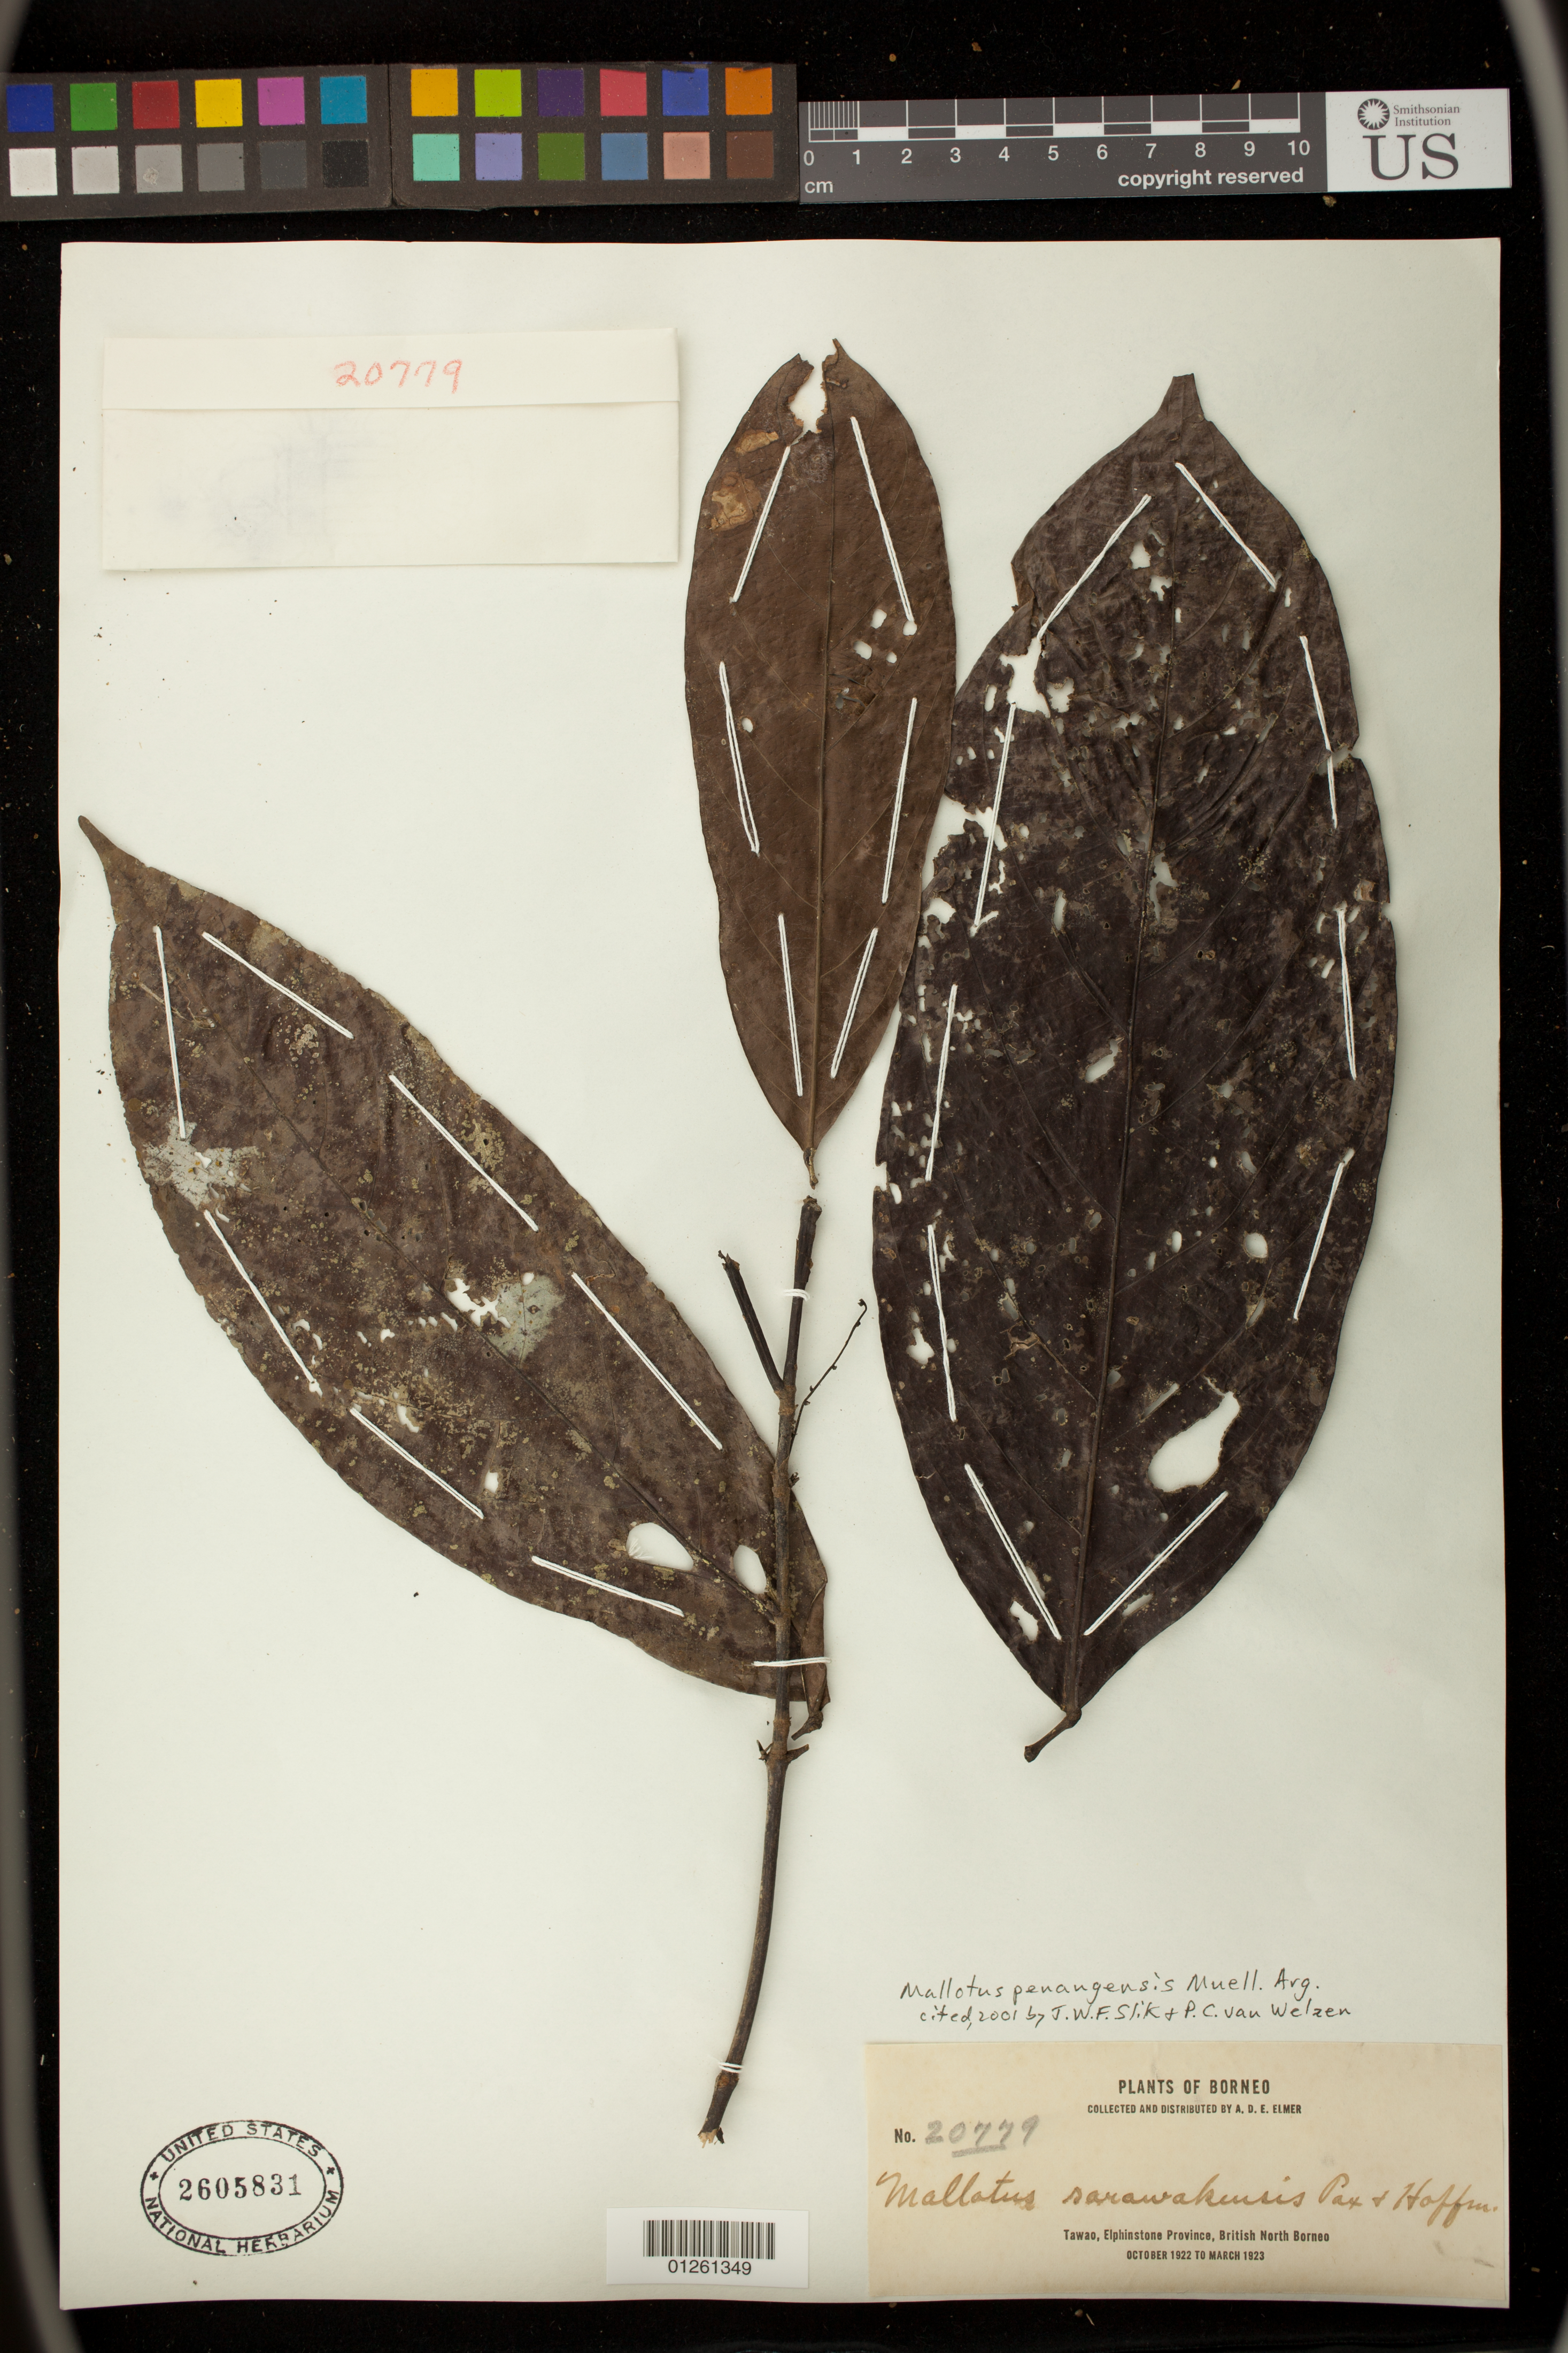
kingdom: Plantae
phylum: Tracheophyta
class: Magnoliopsida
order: Malpighiales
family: Euphorbiaceae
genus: Hancea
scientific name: Hancea penangensis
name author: (Müll. Arg.) S.E.C. Sierra et al.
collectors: A. D. E. Elmer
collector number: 20779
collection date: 1922-10/1923-03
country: Malaysia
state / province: Sabah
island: Borneo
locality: Tawao, Elphinstone Province, British North Borneo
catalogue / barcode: US 2605831